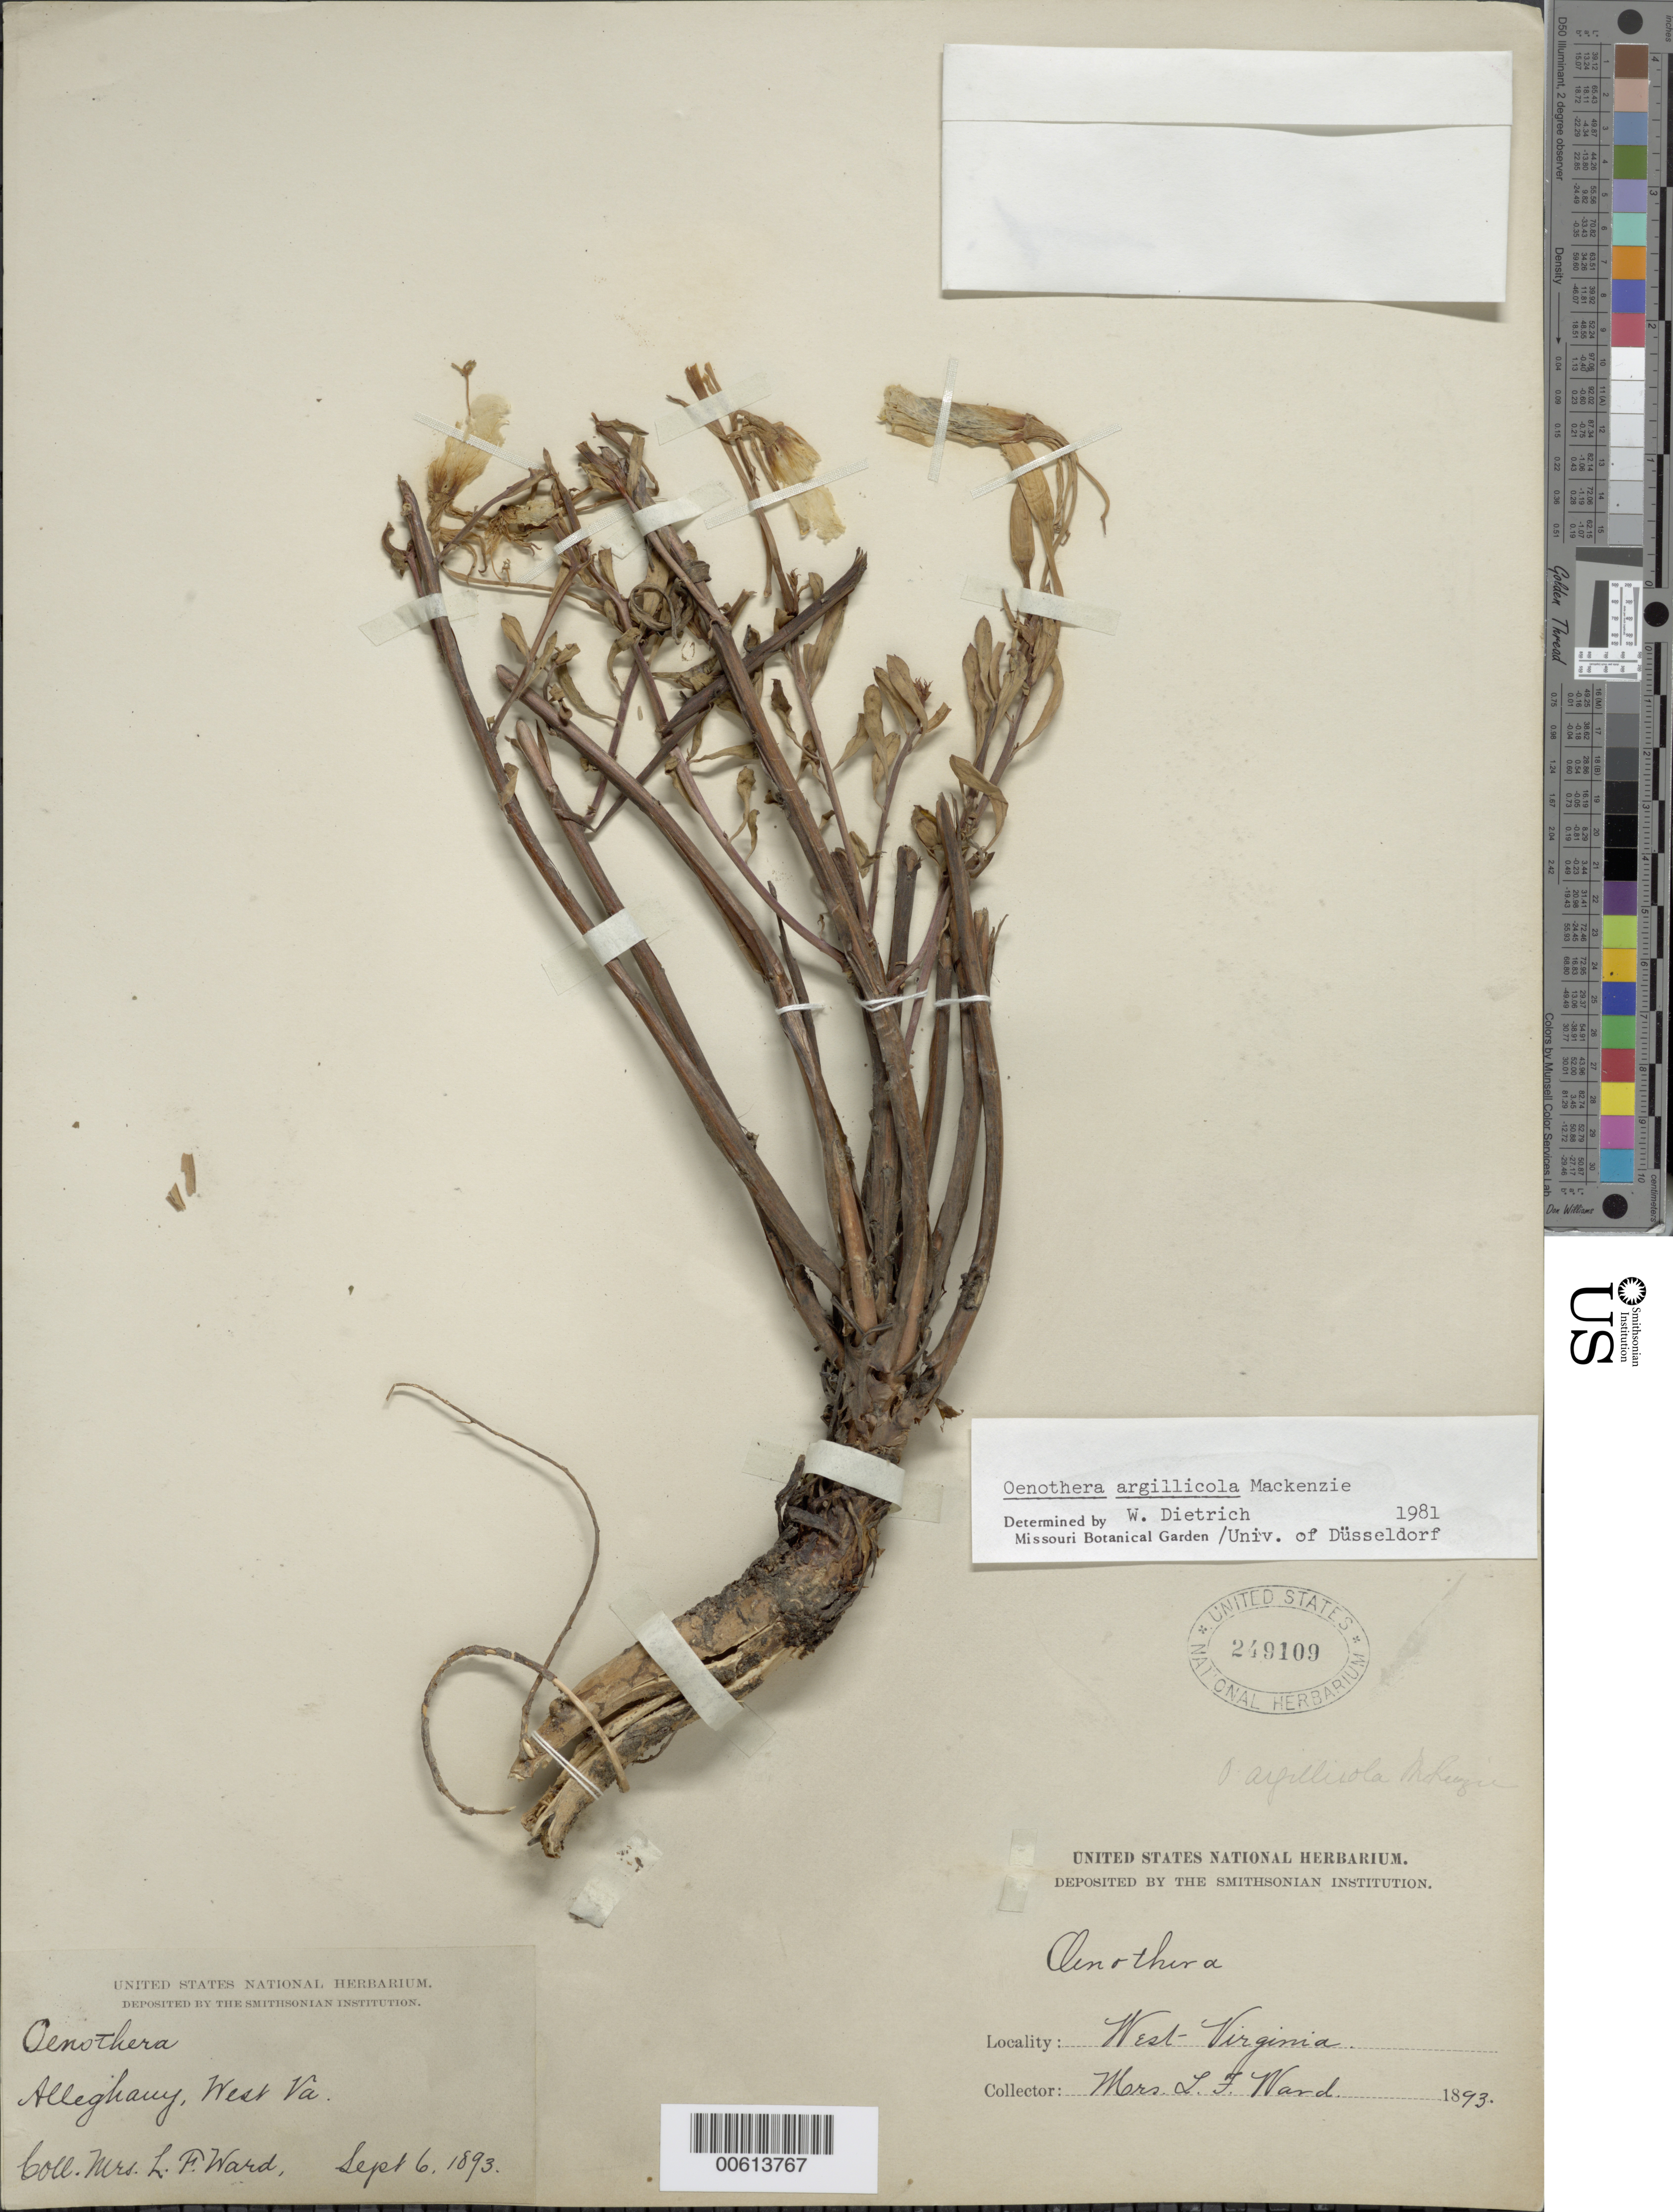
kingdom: Plantae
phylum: Tracheophyta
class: Magnoliopsida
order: Myrtales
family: Onagraceae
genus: Oenothera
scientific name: Oenothera argillicola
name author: Mackenz.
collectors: L. F. Ward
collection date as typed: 06 Sep 1893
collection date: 1893-09-06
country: United States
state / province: West Virginia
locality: Alleghany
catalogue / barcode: US 249109